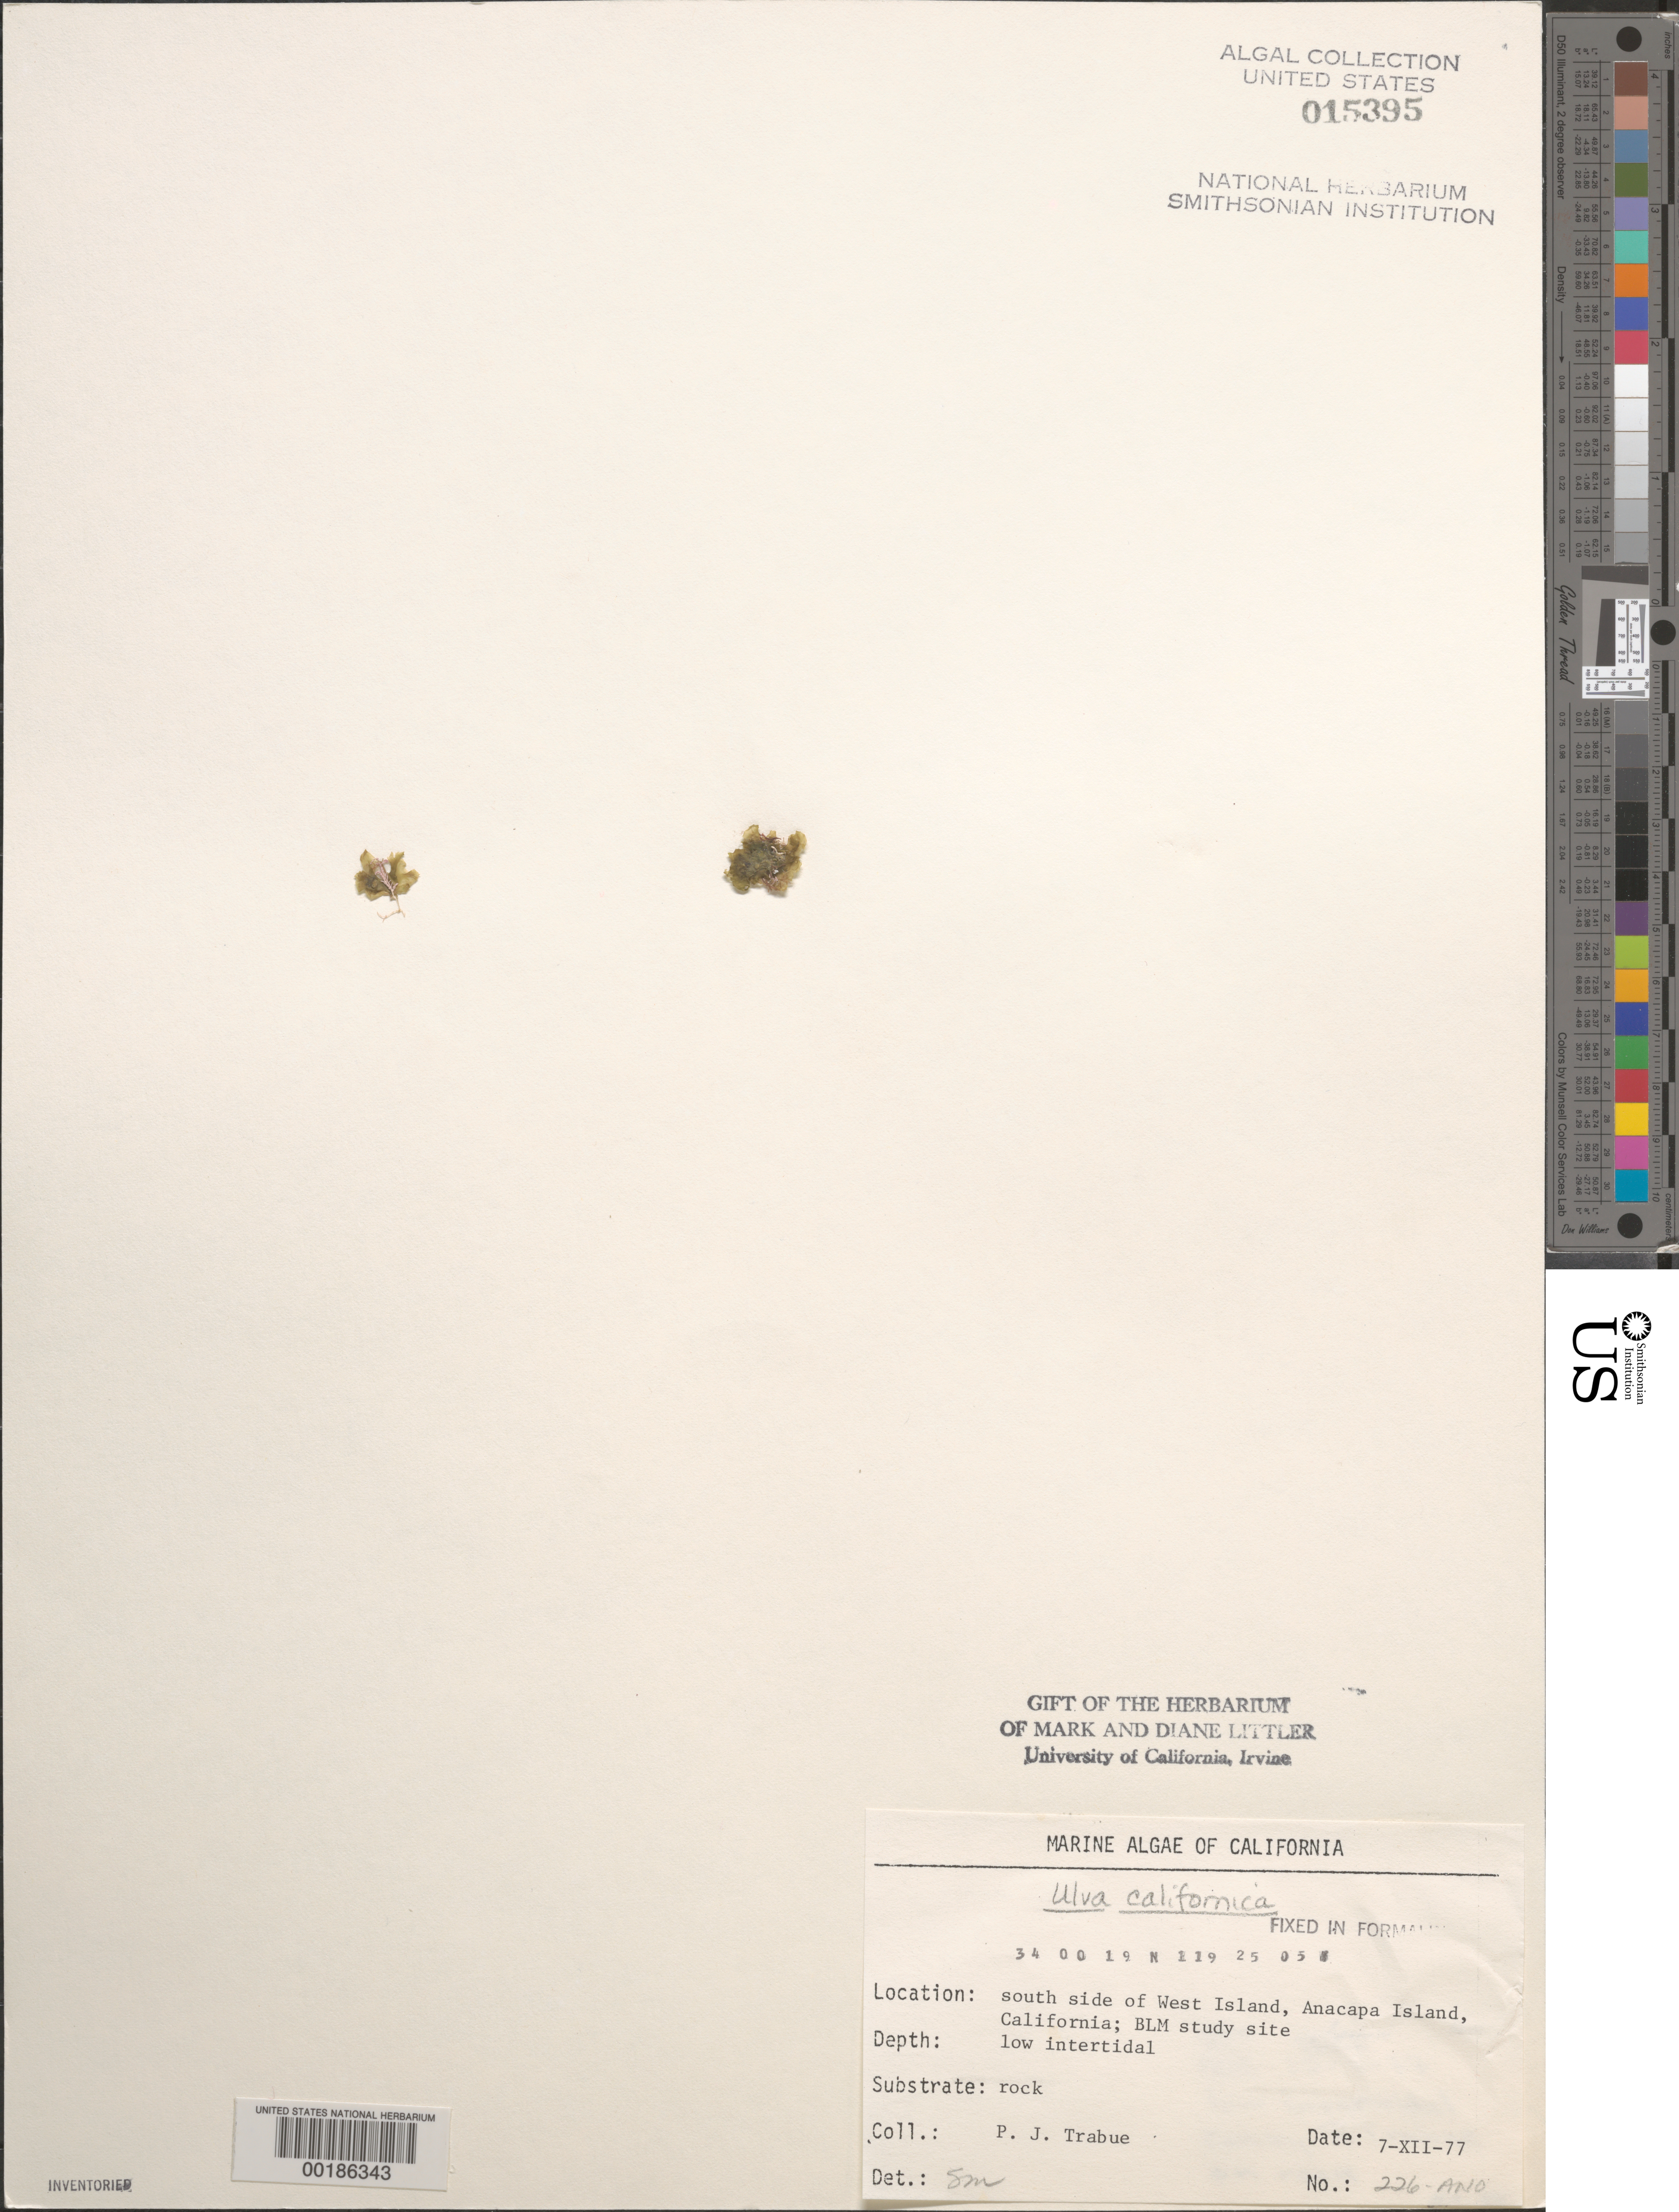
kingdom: Plantae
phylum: Chlorophyta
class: Ulvophyceae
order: Ulvales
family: Ulvaceae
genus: Ulva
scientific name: Ulva californica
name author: N.Wille in Collins et al.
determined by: Murray, S. N.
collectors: P. J. Trabue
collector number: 226-ANO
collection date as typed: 07 Dec 1977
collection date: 1977-12-07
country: United States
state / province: California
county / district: Ventura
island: Anacapa Island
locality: South side of west island, near Cat Rock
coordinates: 34 00'19"N, 119 25'05"W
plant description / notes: BLM-SOCALBIGHT Rocky Intertidal Survey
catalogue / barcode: US 15395